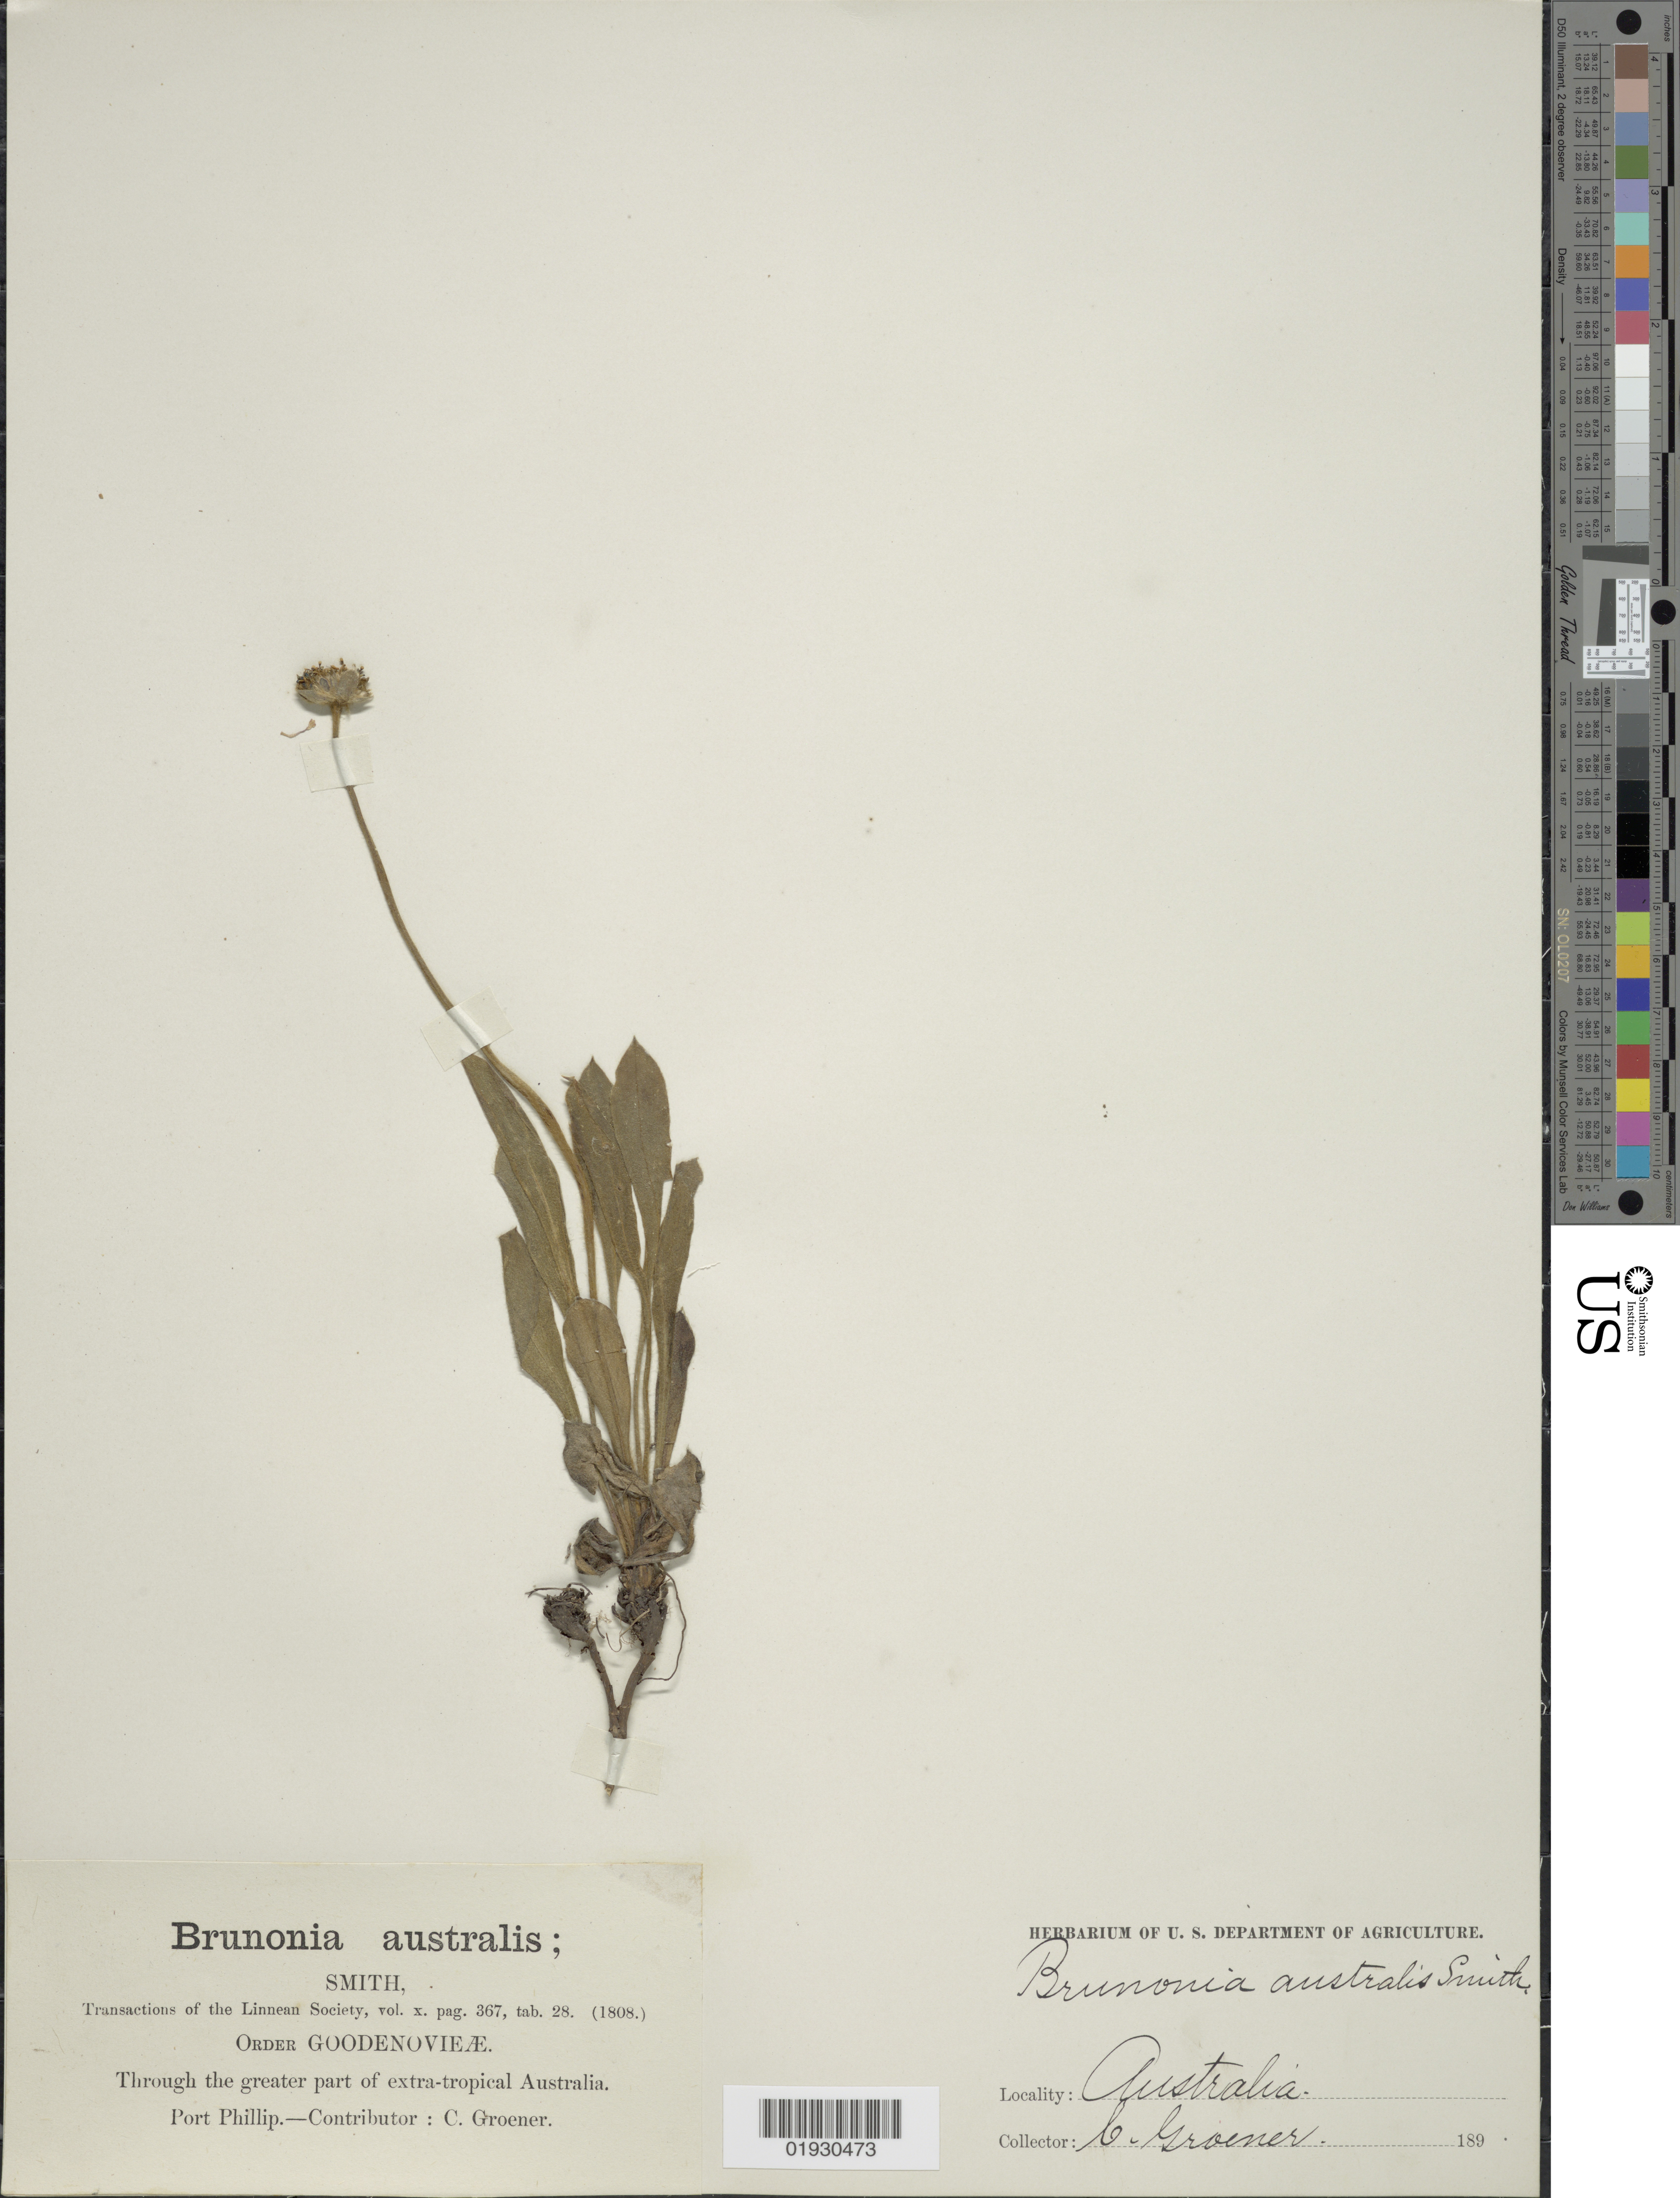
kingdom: Plantae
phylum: Tracheophyta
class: Magnoliopsida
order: Asterales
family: Goodeniaceae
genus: Brunonia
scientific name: Brunonia australis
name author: Sm. ex R. Br.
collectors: C. Groener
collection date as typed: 189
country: Australia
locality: Through the greater part of extra-tropical Australia. Port Phillip.